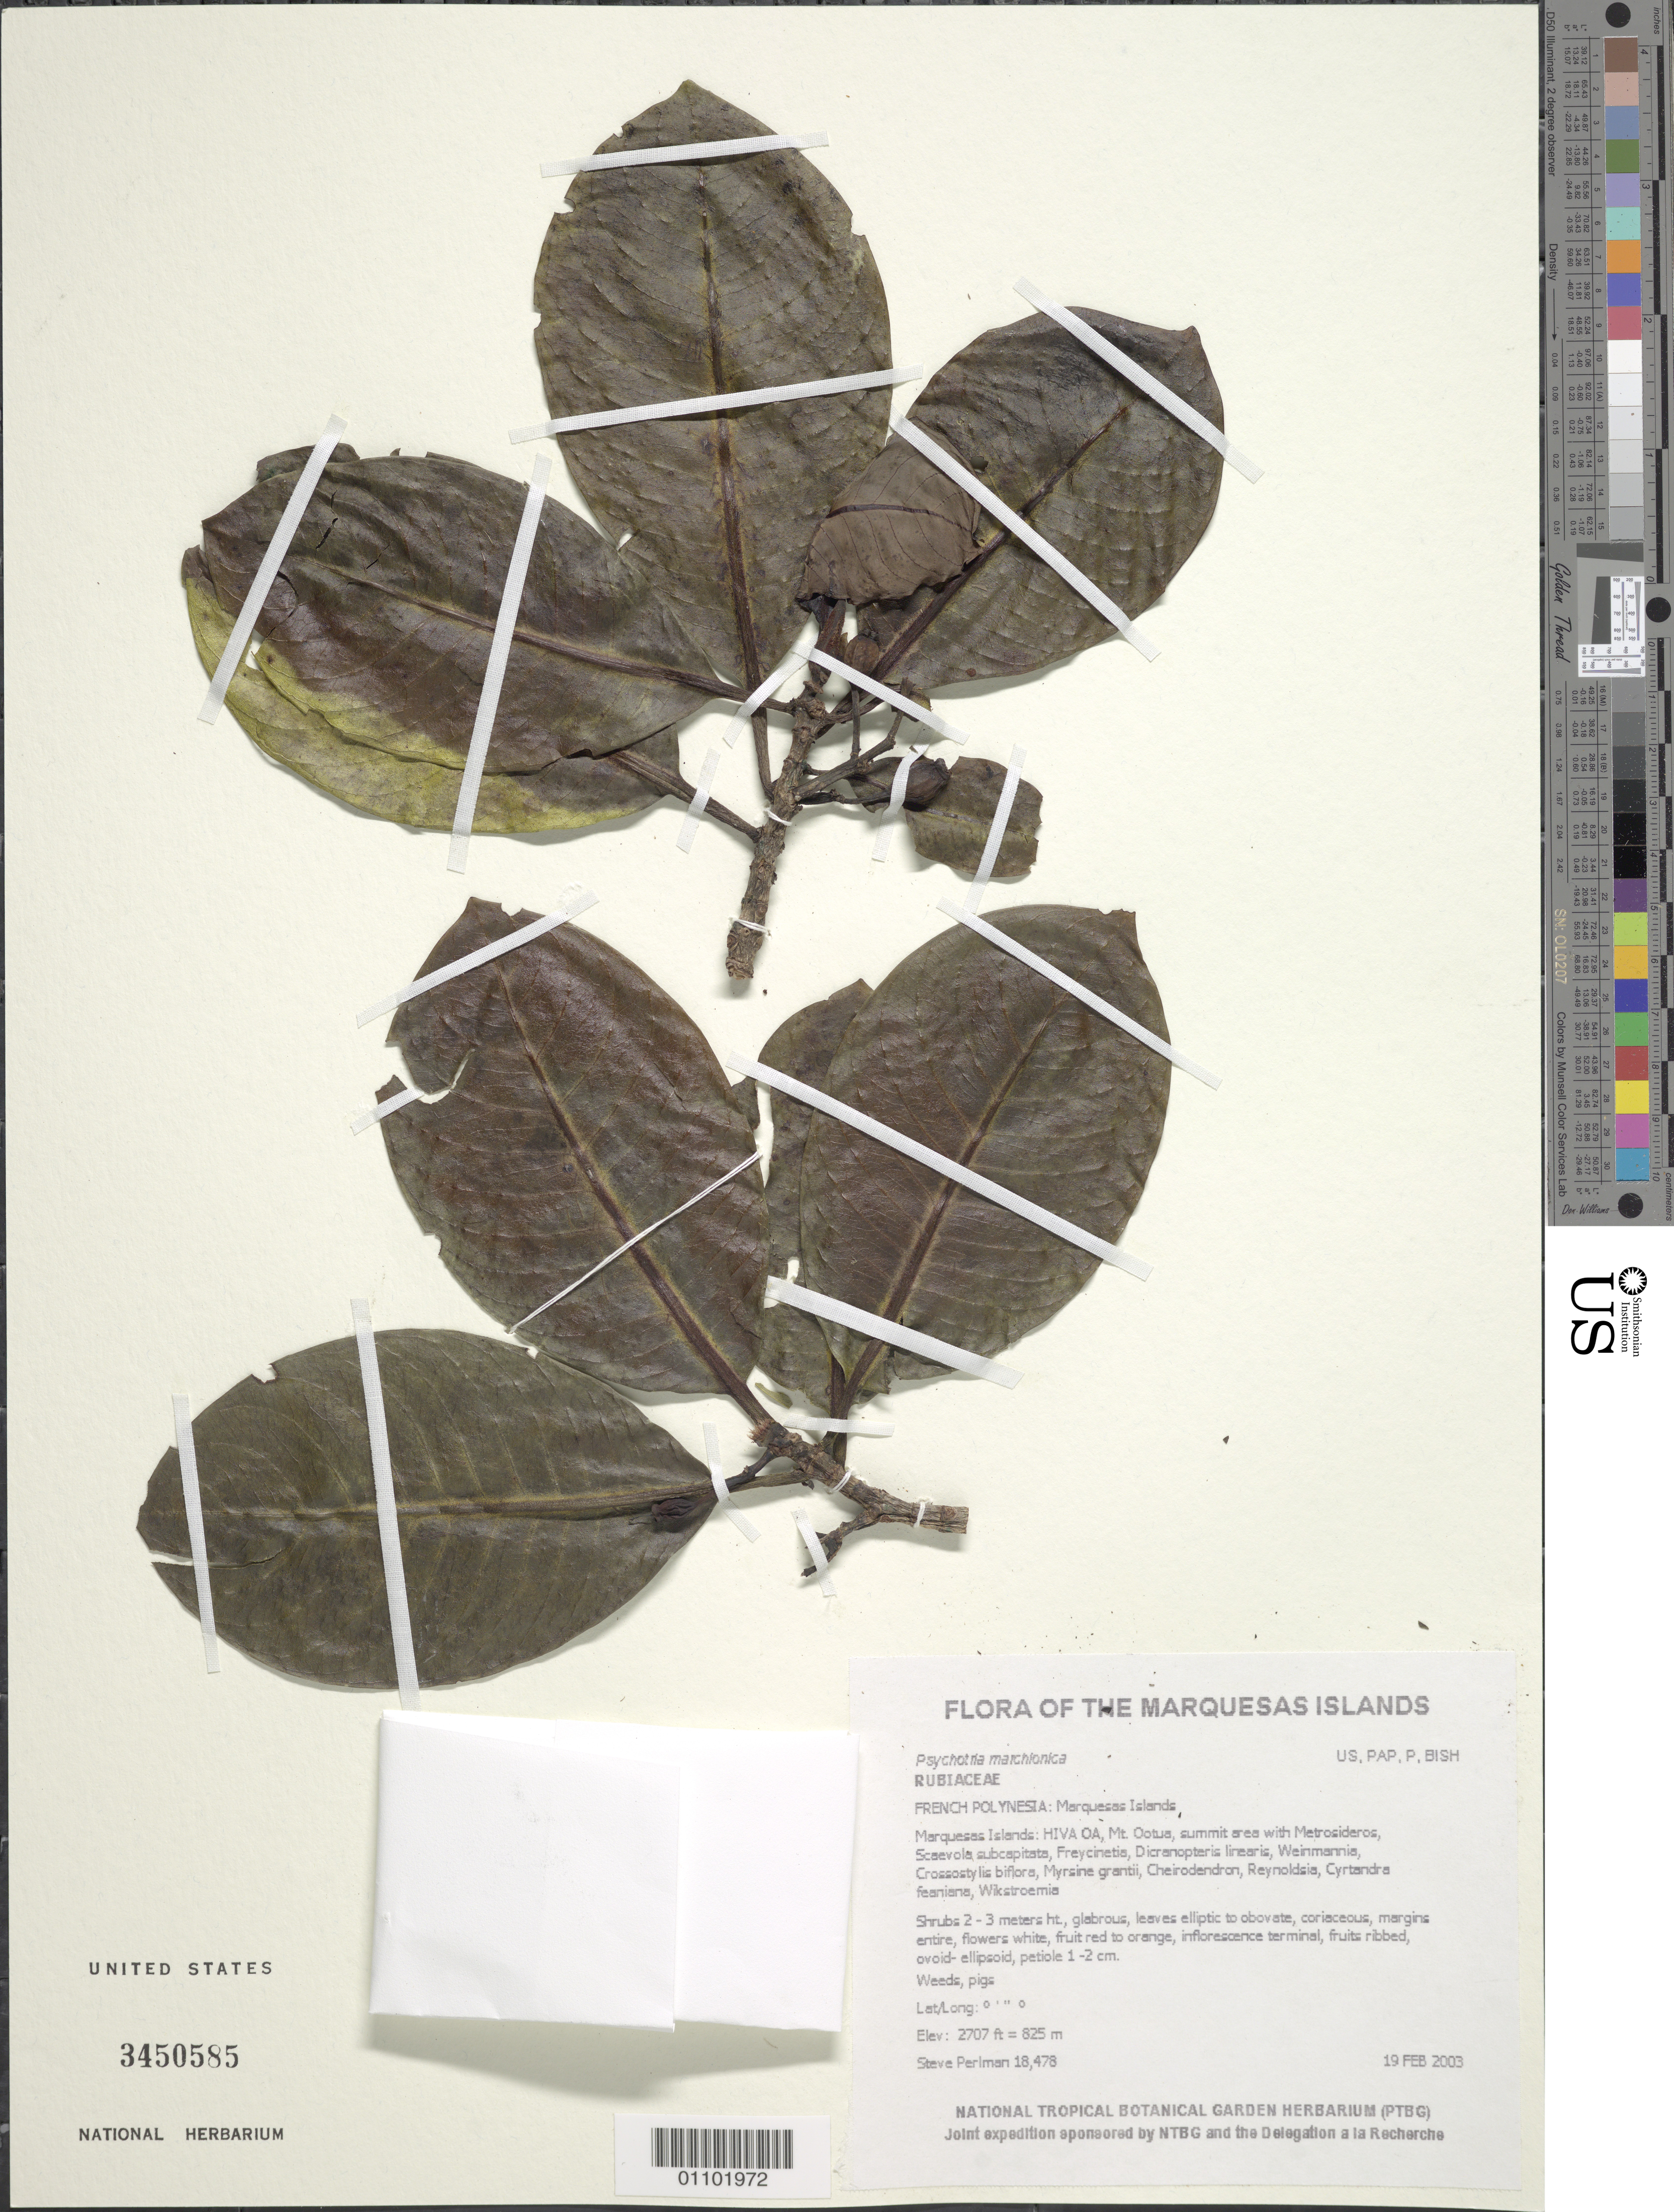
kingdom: Plantae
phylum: Tracheophyta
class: Magnoliopsida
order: Gentianales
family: Rubiaceae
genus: Psychotria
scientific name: Psychotria marchionica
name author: Drake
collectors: S. P. Perlman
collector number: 18478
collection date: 2003-02-19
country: French Polynesia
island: Hiva Oa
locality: Mt. Ootua, summit area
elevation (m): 825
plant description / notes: Weeds, pigs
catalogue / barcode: US 3450585